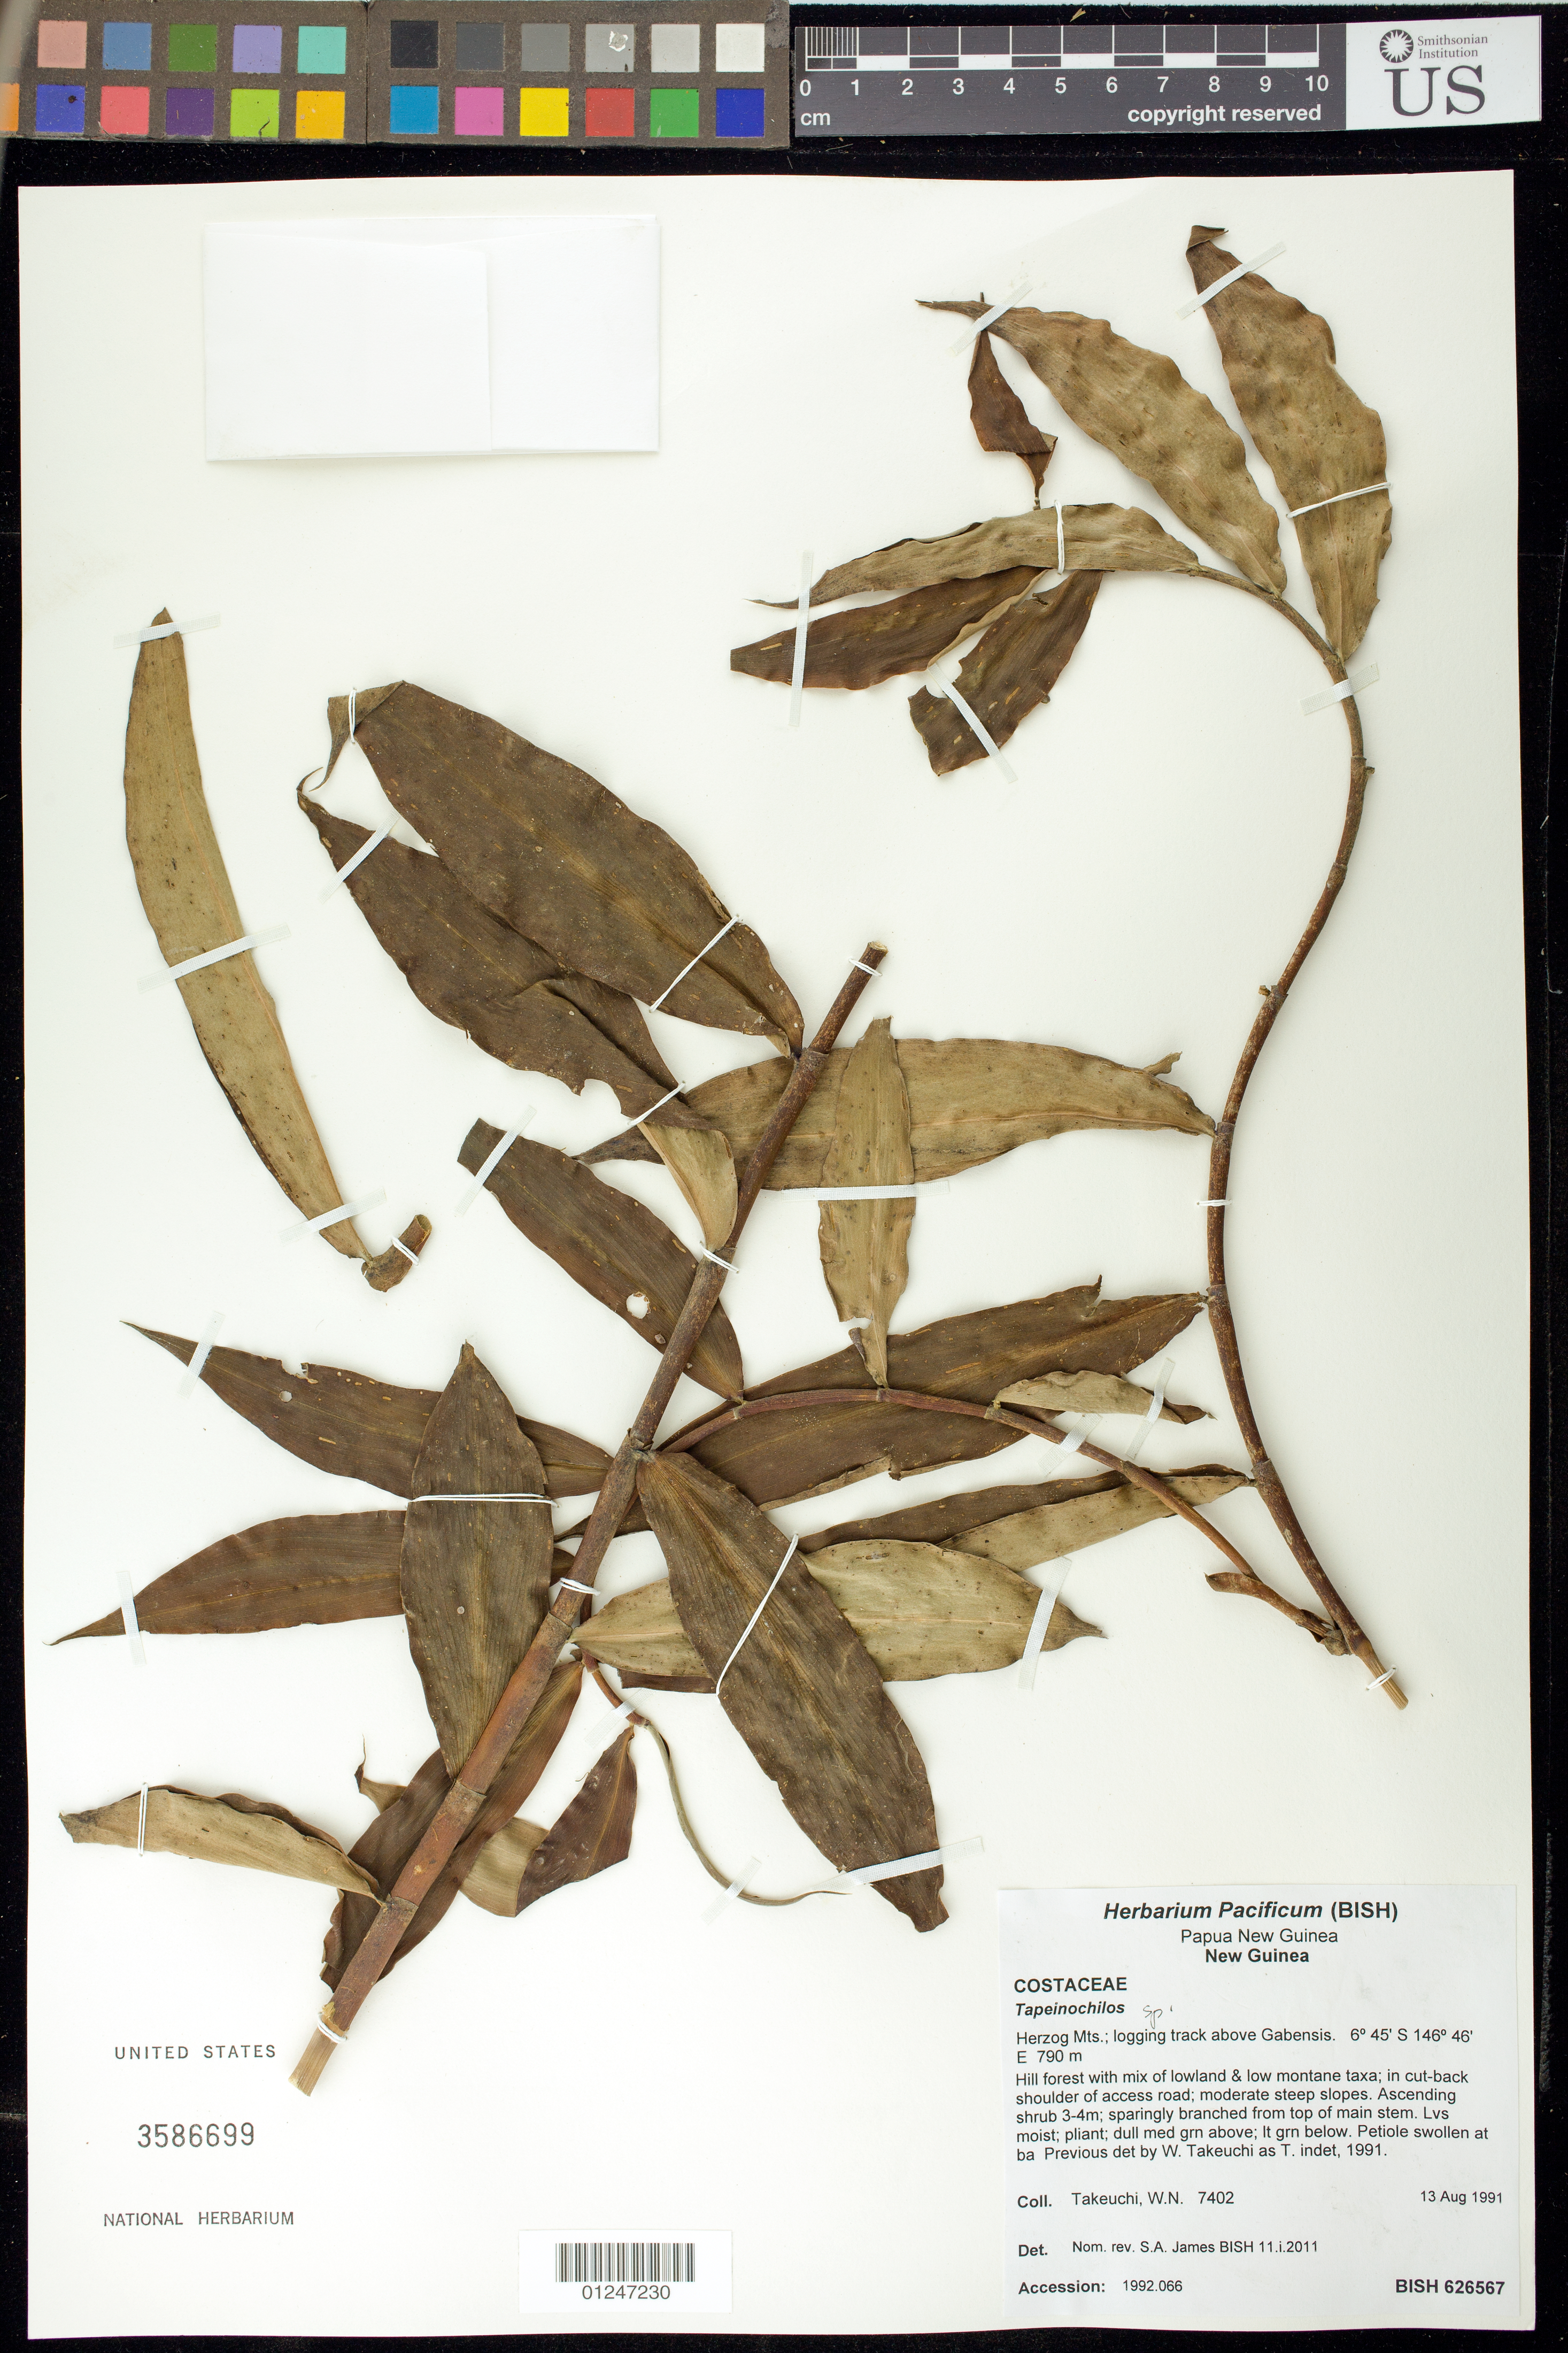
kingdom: Plantae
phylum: Tracheophyta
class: Liliopsida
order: Zingiberales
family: Costaceae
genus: Tapeinochilos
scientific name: Tapeinochilos sp.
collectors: W. N. Takeuchi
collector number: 7402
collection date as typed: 13 Aug 1991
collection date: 1991-08-13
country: Papua New Guinea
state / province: Morobe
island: New Guinea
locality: Morobe Province; Herzog Mountains, logging track above Gabensis.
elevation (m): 790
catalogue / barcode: US 3586699